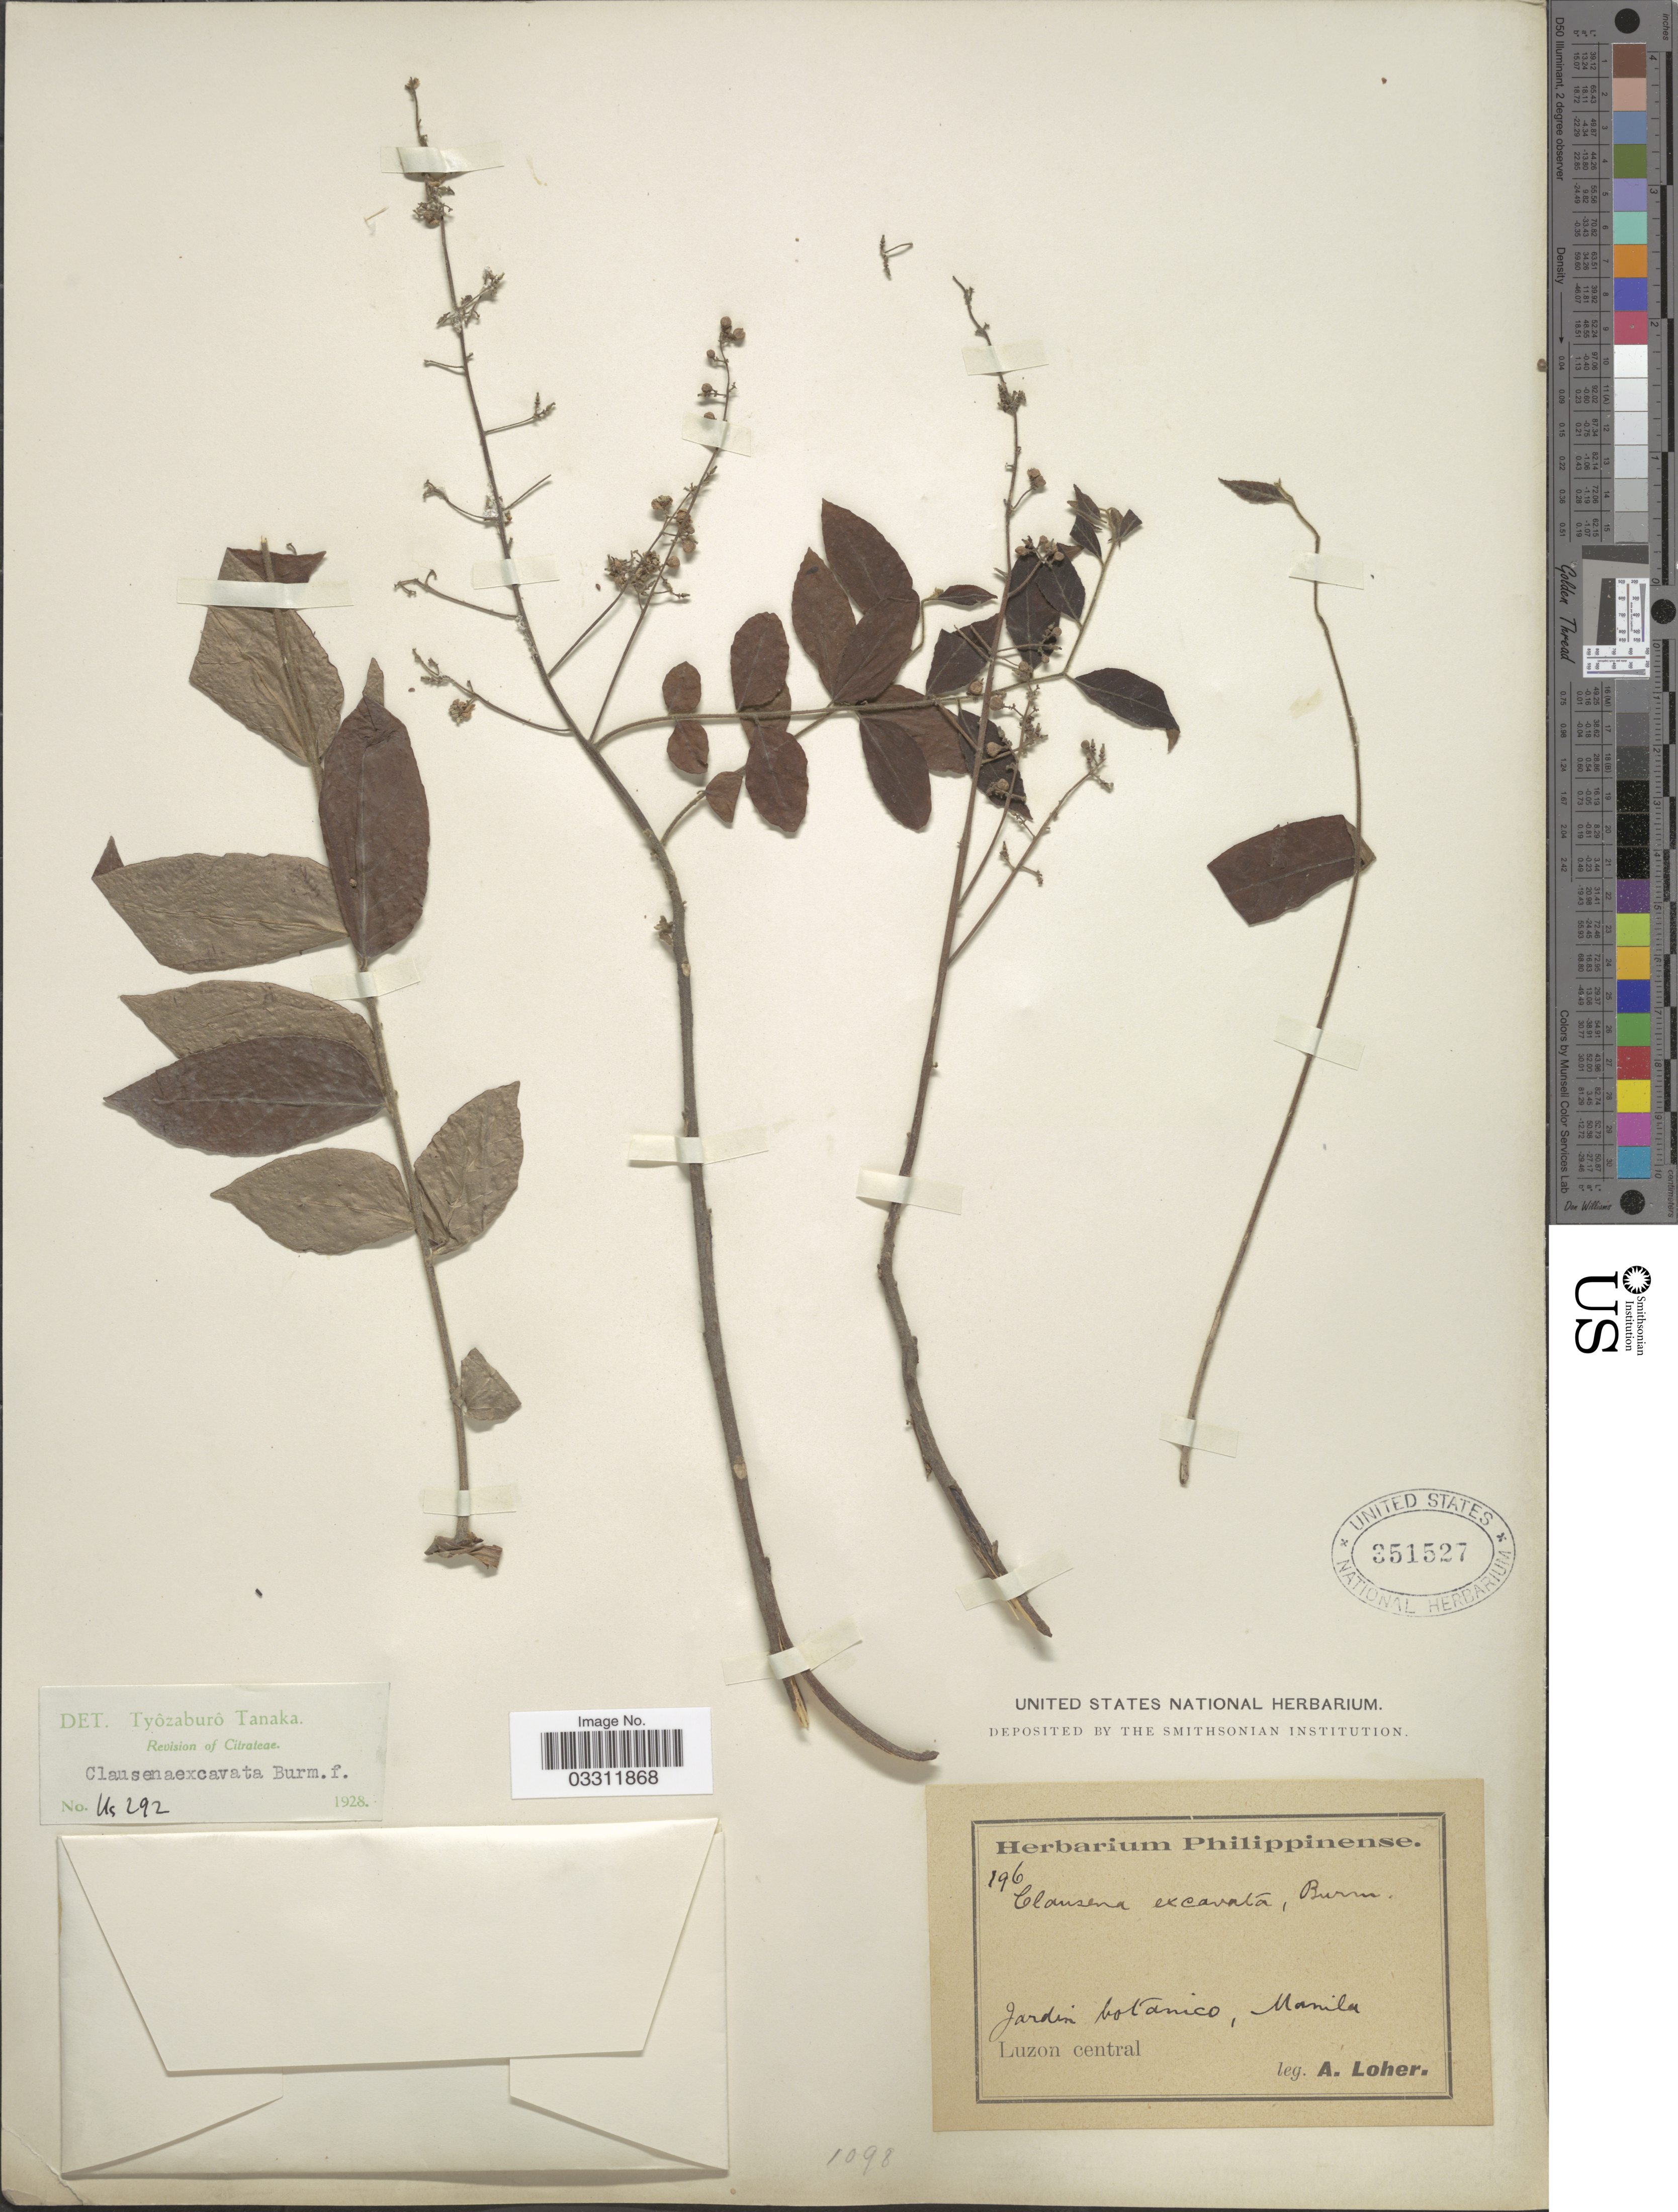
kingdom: Plantae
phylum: Tracheophyta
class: Magnoliopsida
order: Sapindales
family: Rutaceae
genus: Clausena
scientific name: Clausena excavata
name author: Burm. f.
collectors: A. Loher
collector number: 196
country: Philippines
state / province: Central Luzon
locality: Jardin botanico, Manila. Luzon central.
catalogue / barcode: US 351527